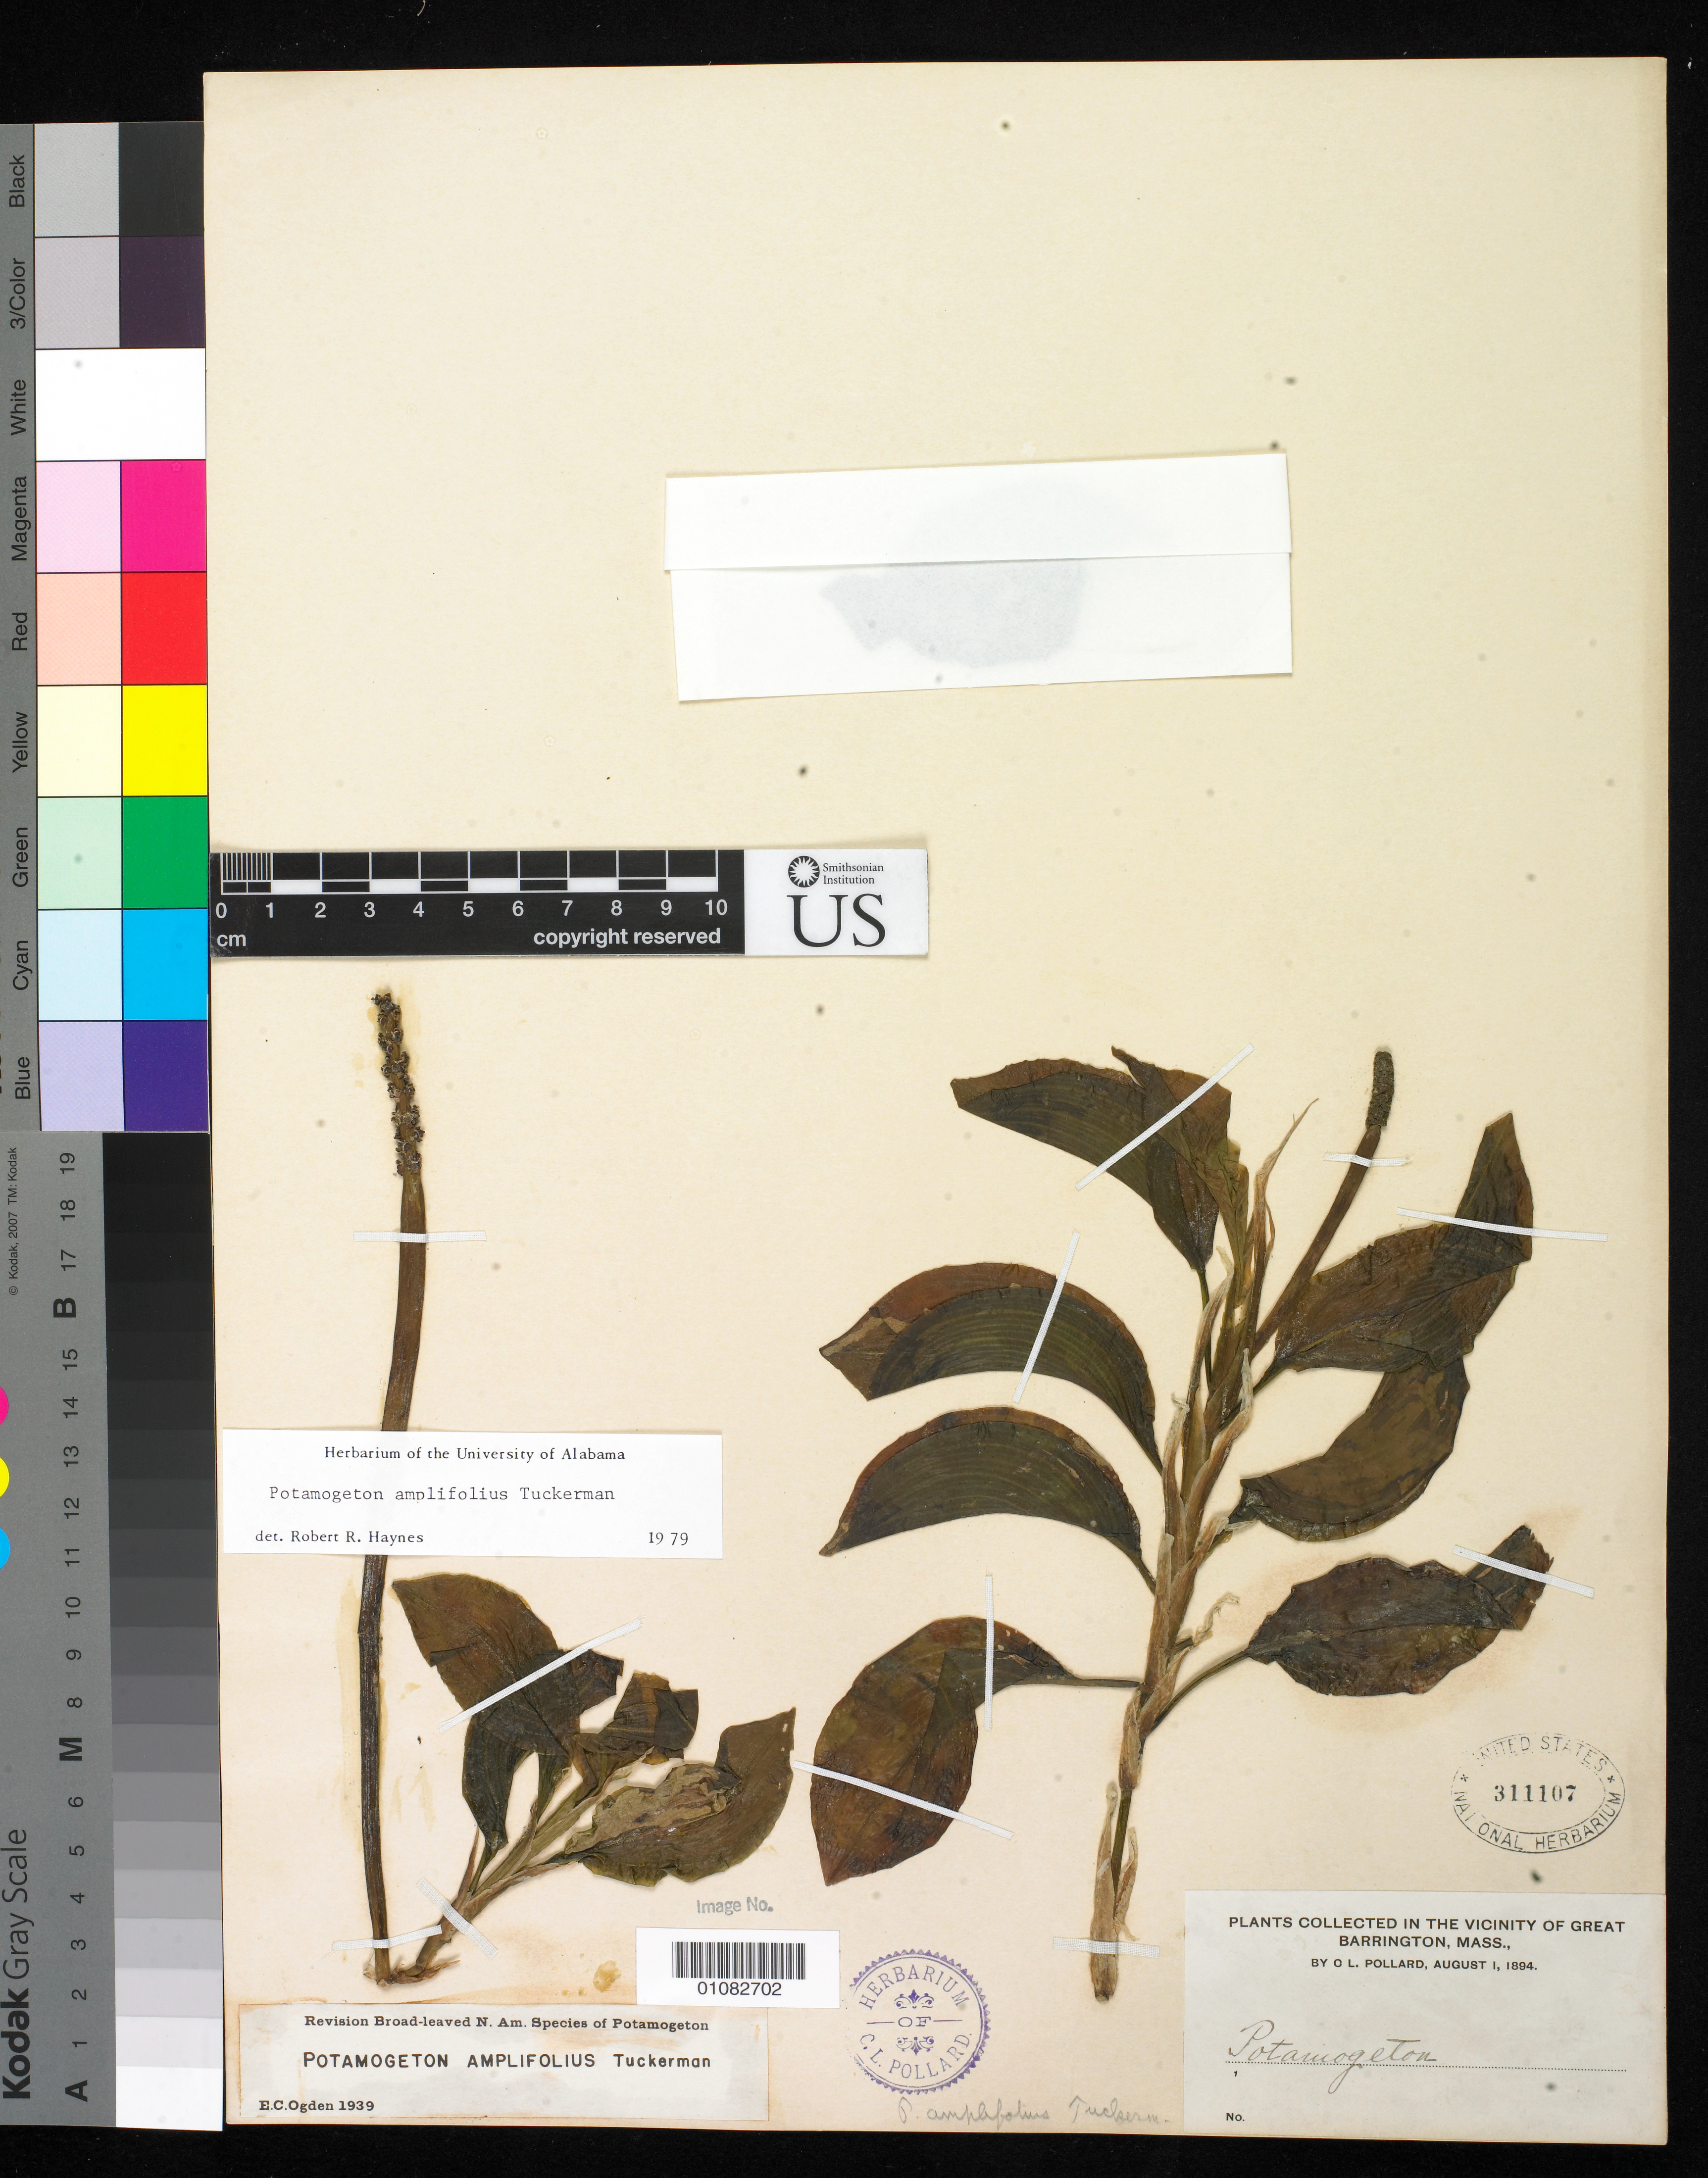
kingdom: Plantae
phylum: Tracheophyta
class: Liliopsida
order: Alismatales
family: Potamogetonaceae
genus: Potamogeton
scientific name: Potamogeton amplifolius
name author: Tuckerm.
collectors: O. L. Pollard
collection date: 1894-08-01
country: United States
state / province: Massachusetts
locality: vicinity of Great Barrington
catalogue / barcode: US 311107